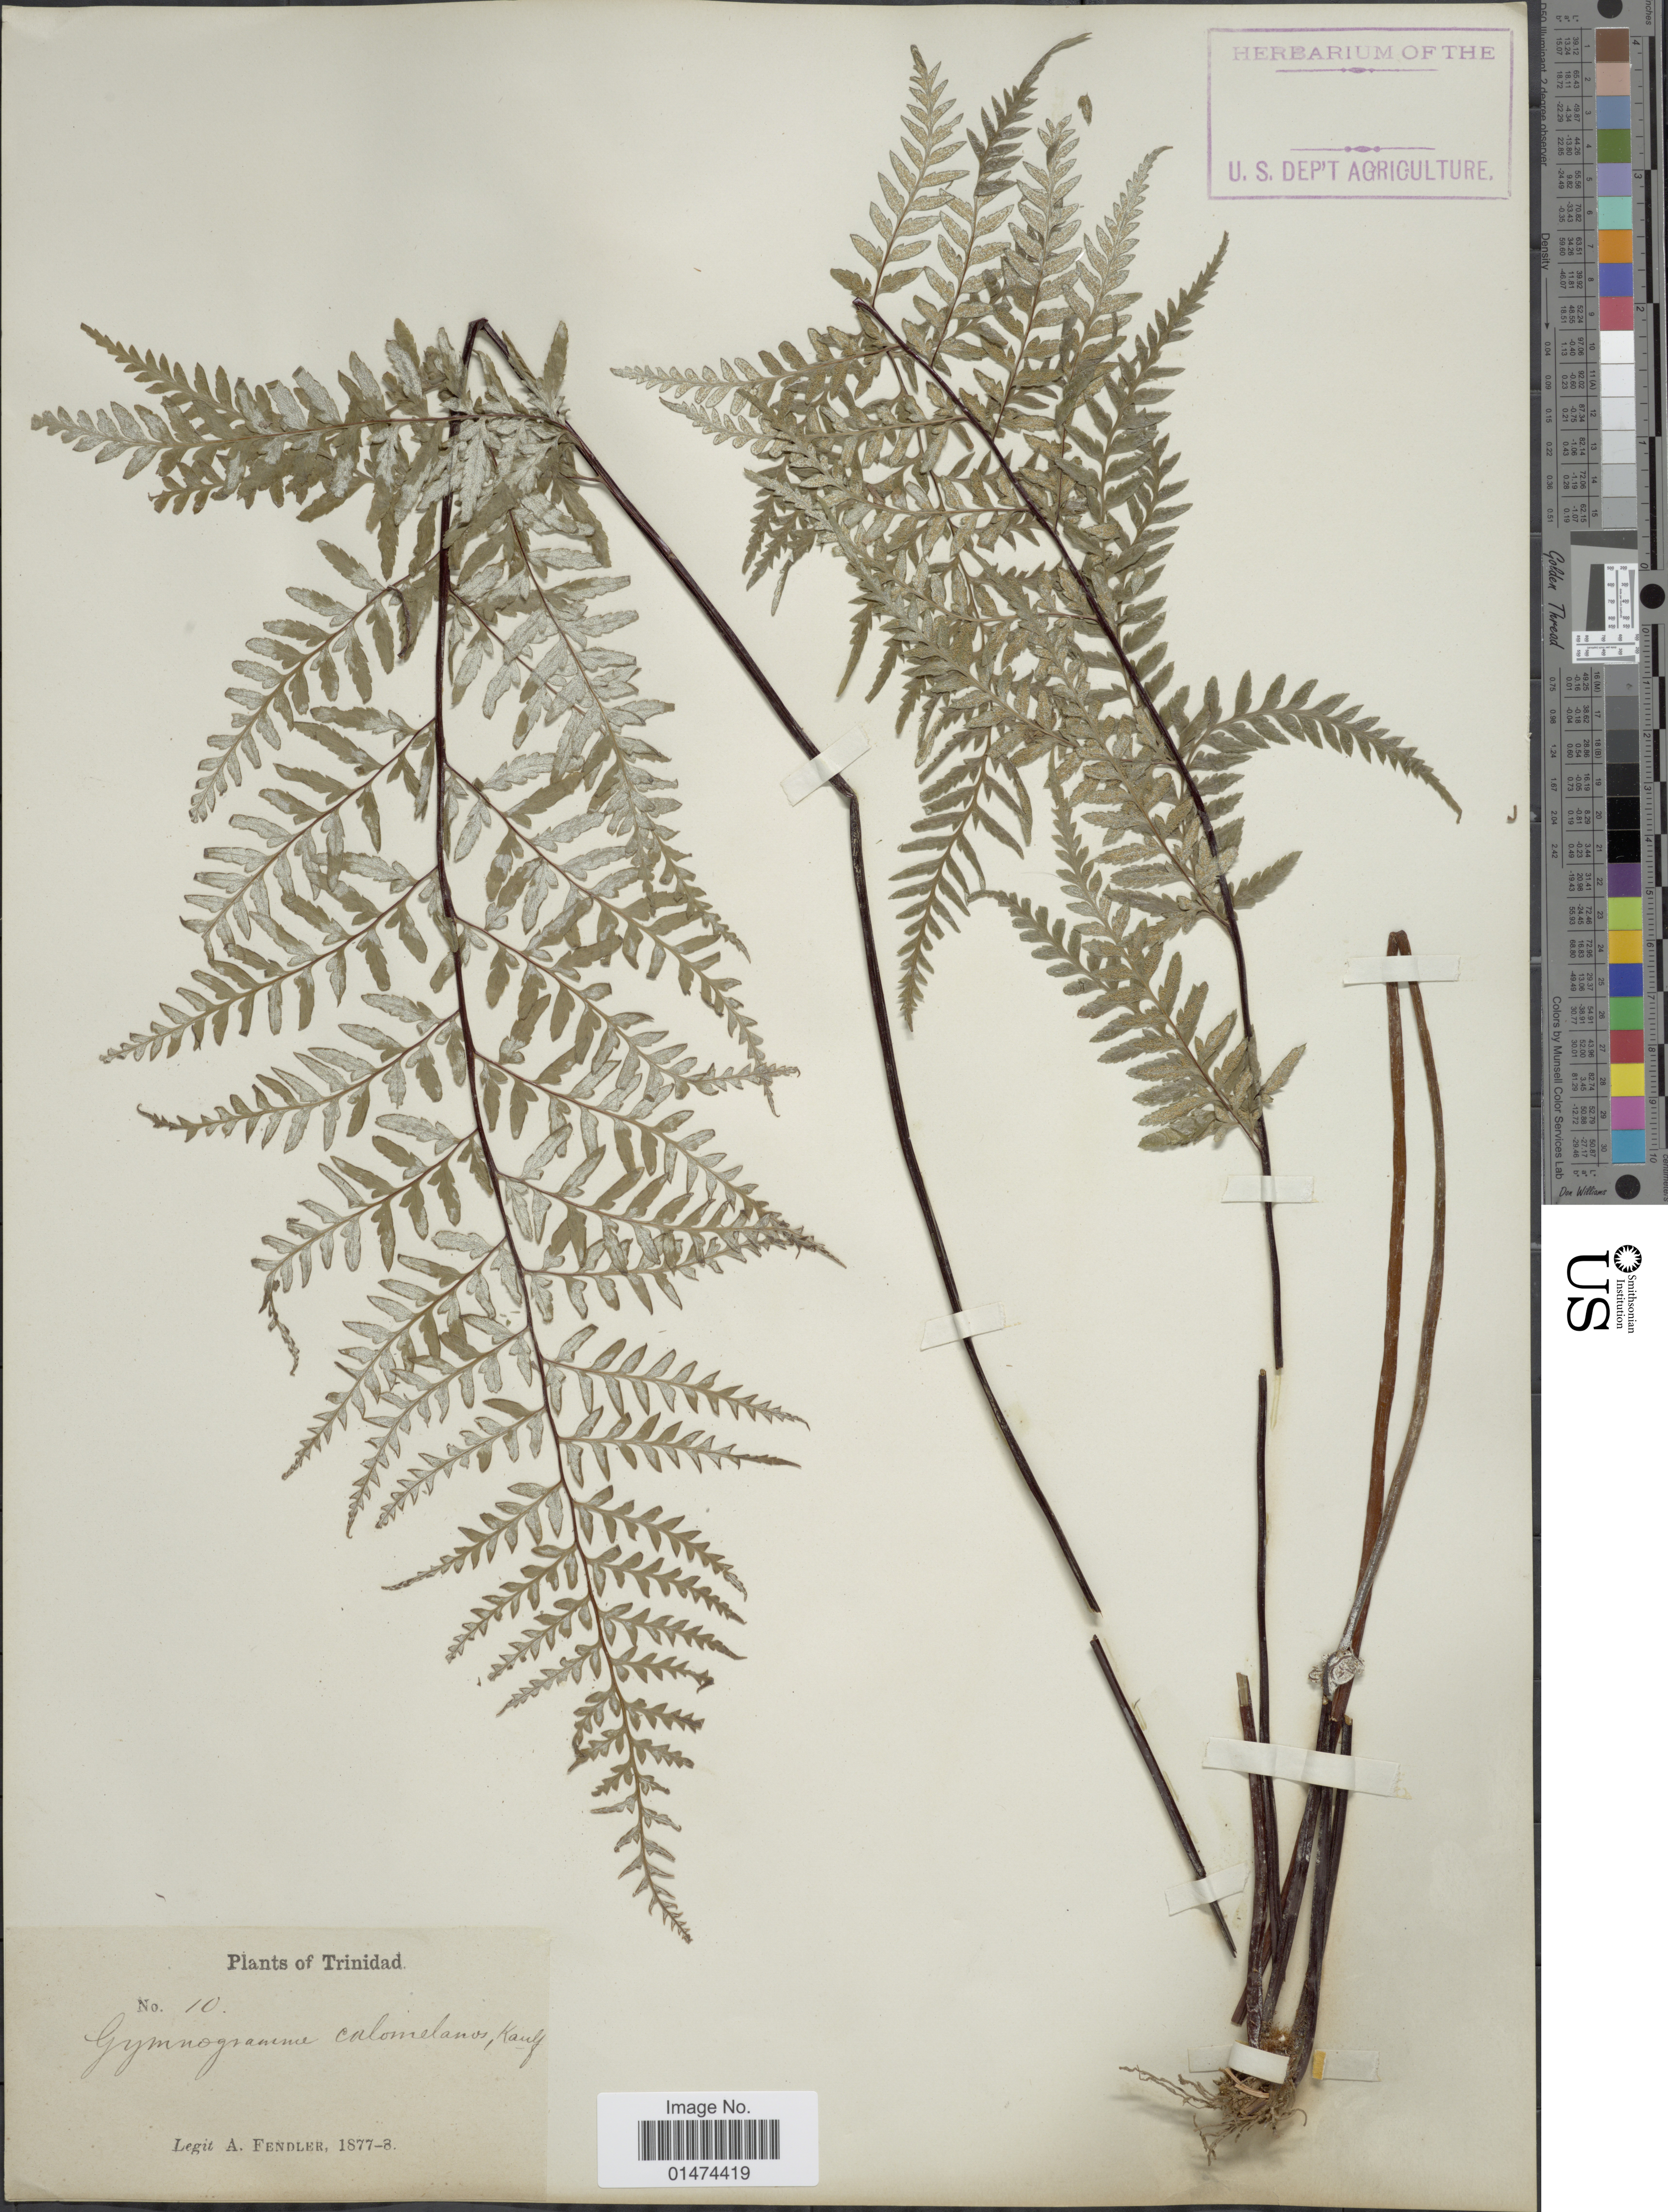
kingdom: Plantae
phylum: Tracheophyta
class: Polypodiopsida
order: Polypodiales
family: Pteridaceae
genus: Pityrogramma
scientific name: Pityrogramma calomelanos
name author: (L.) Link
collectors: A. Fendler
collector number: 10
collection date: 1877-08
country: Trinidad and Tobago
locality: Plants of Trinidad